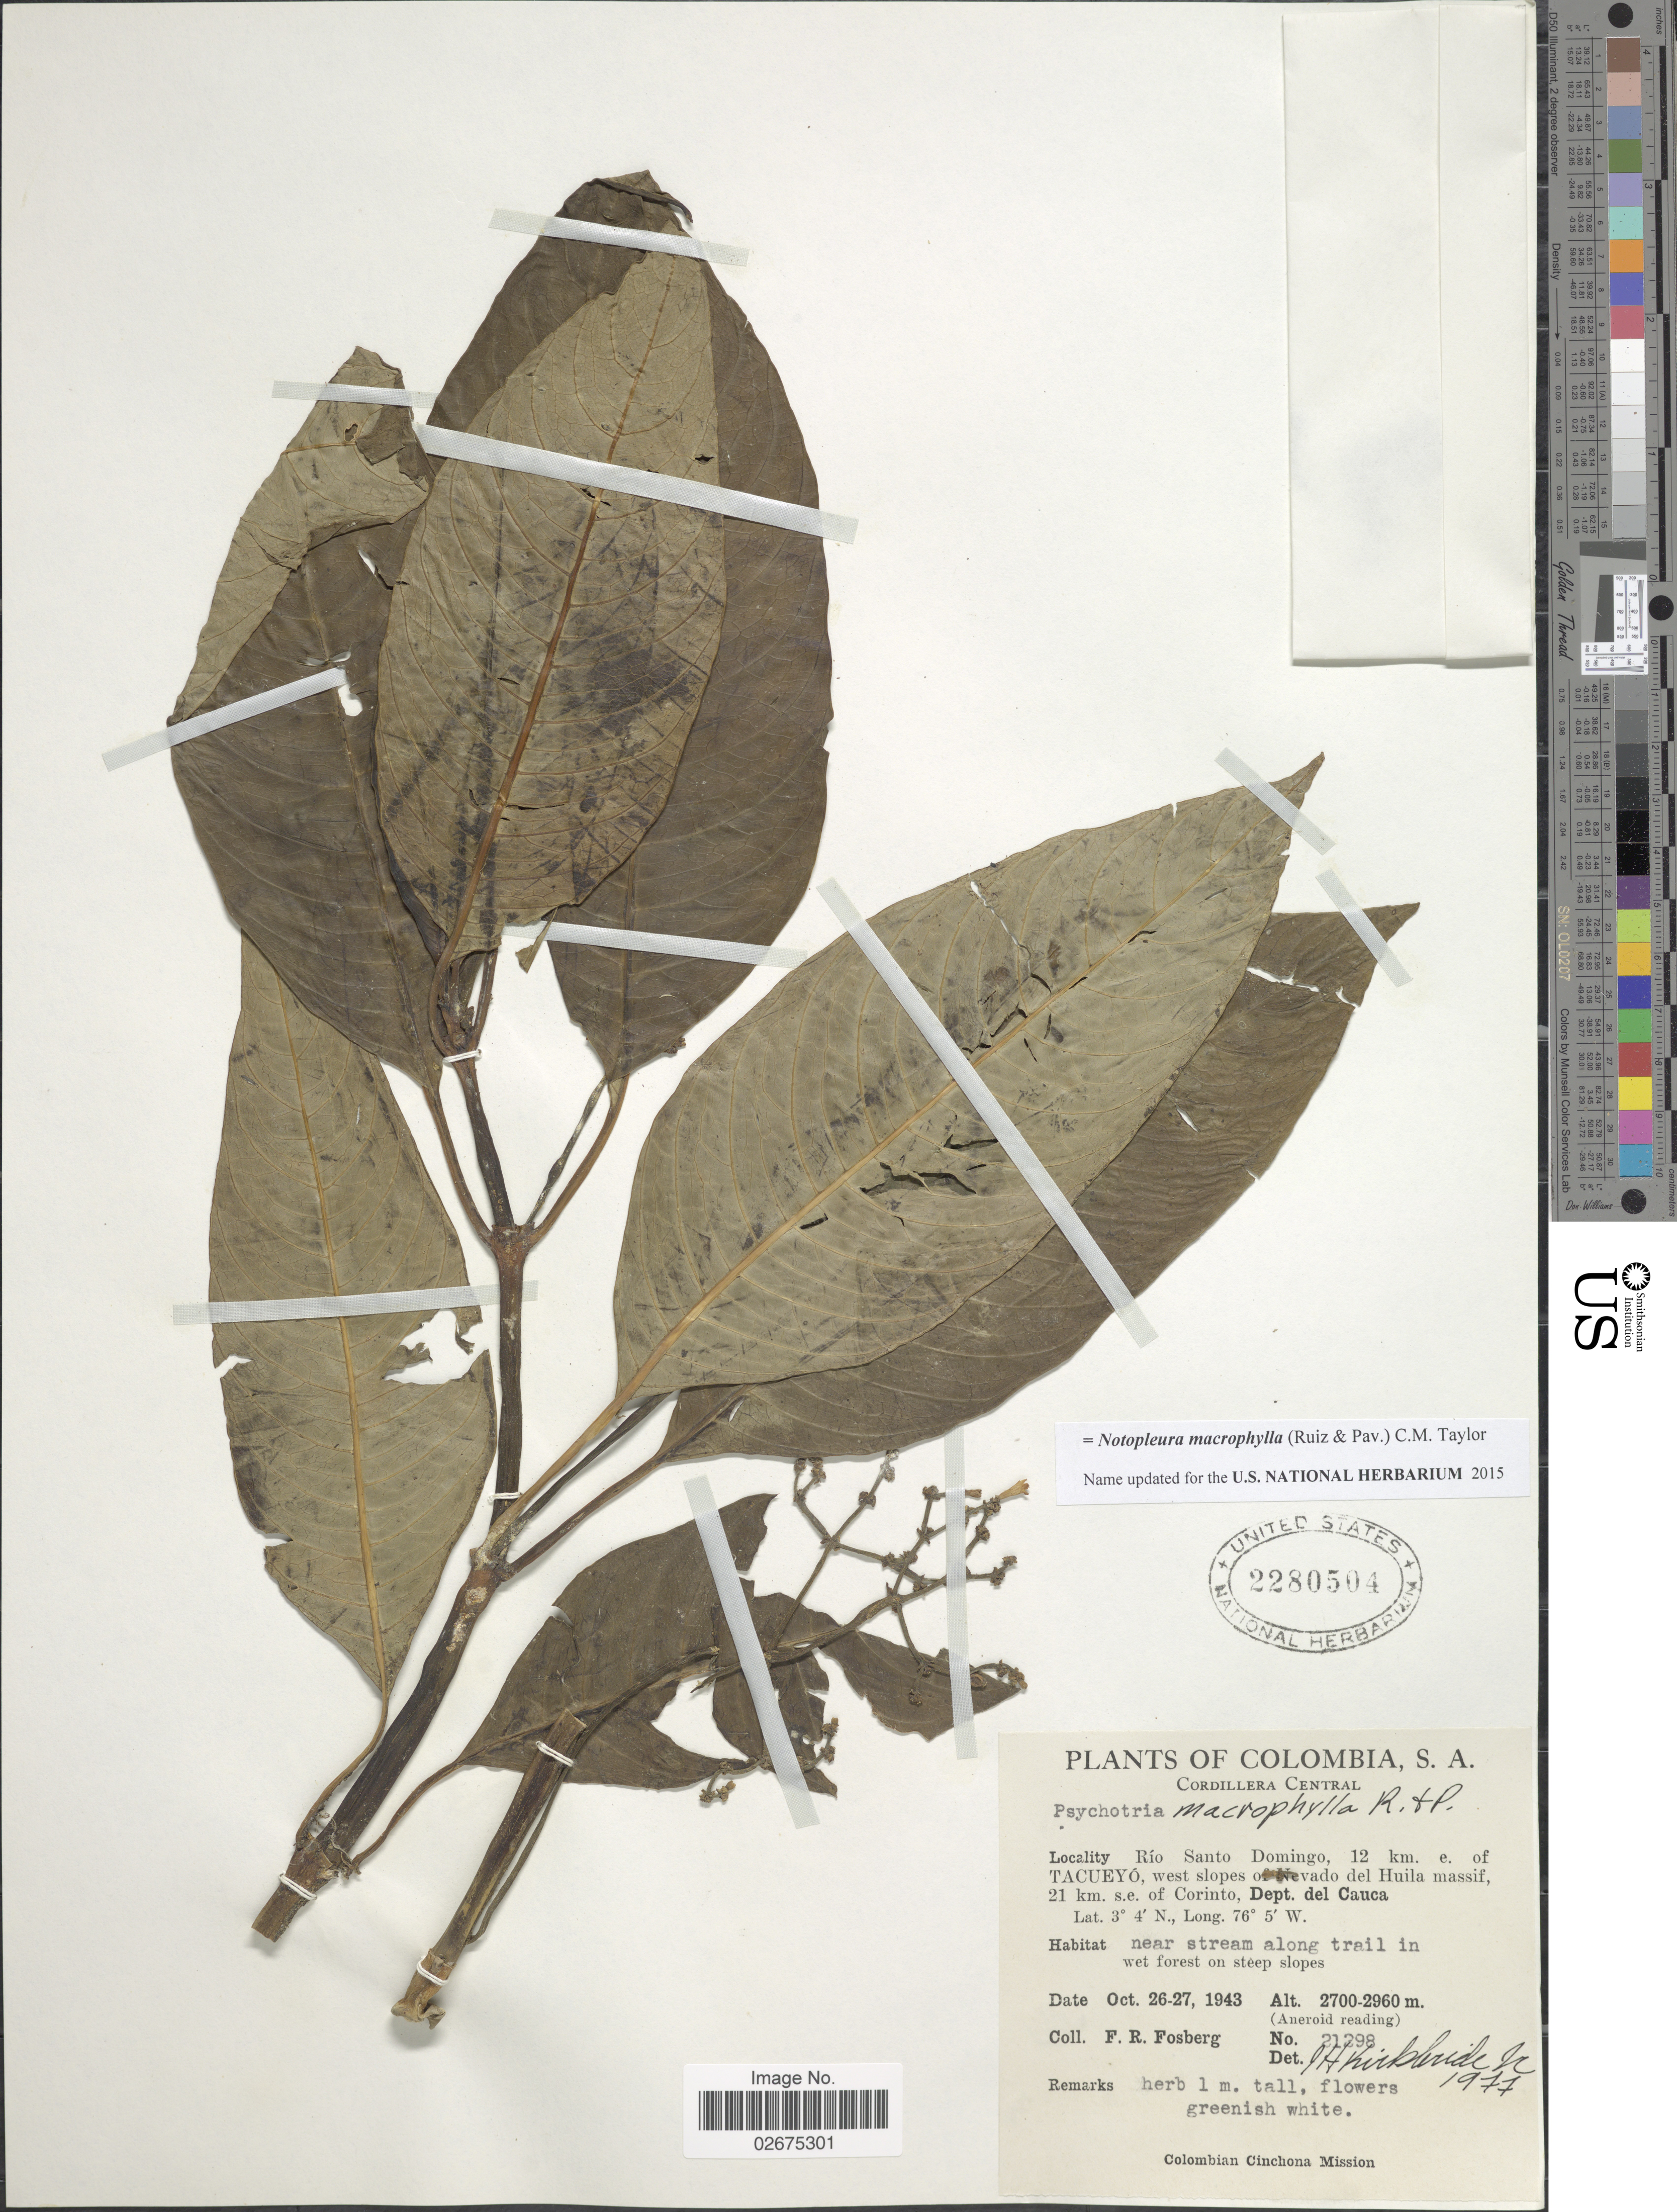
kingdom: Plantae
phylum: Tracheophyta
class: Magnoliopsida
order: Gentianales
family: Rubiaceae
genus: Notopleura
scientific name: Notopleura macrophylla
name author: (Ruiz & Pav.) C.M. Taylor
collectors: F. R. Fosberg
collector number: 21298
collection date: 1943-10-26/1943-10-27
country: Colombia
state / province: Cauca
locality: Cordillera Oriental, Río Santo Domingo, 12 km. e. of Tacaueyó, west slopes of Nevado del Huila massif, 21 km. s.e. of Corinto, near stream along trail in wet forest on steep slopes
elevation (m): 2700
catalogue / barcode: US 2280504